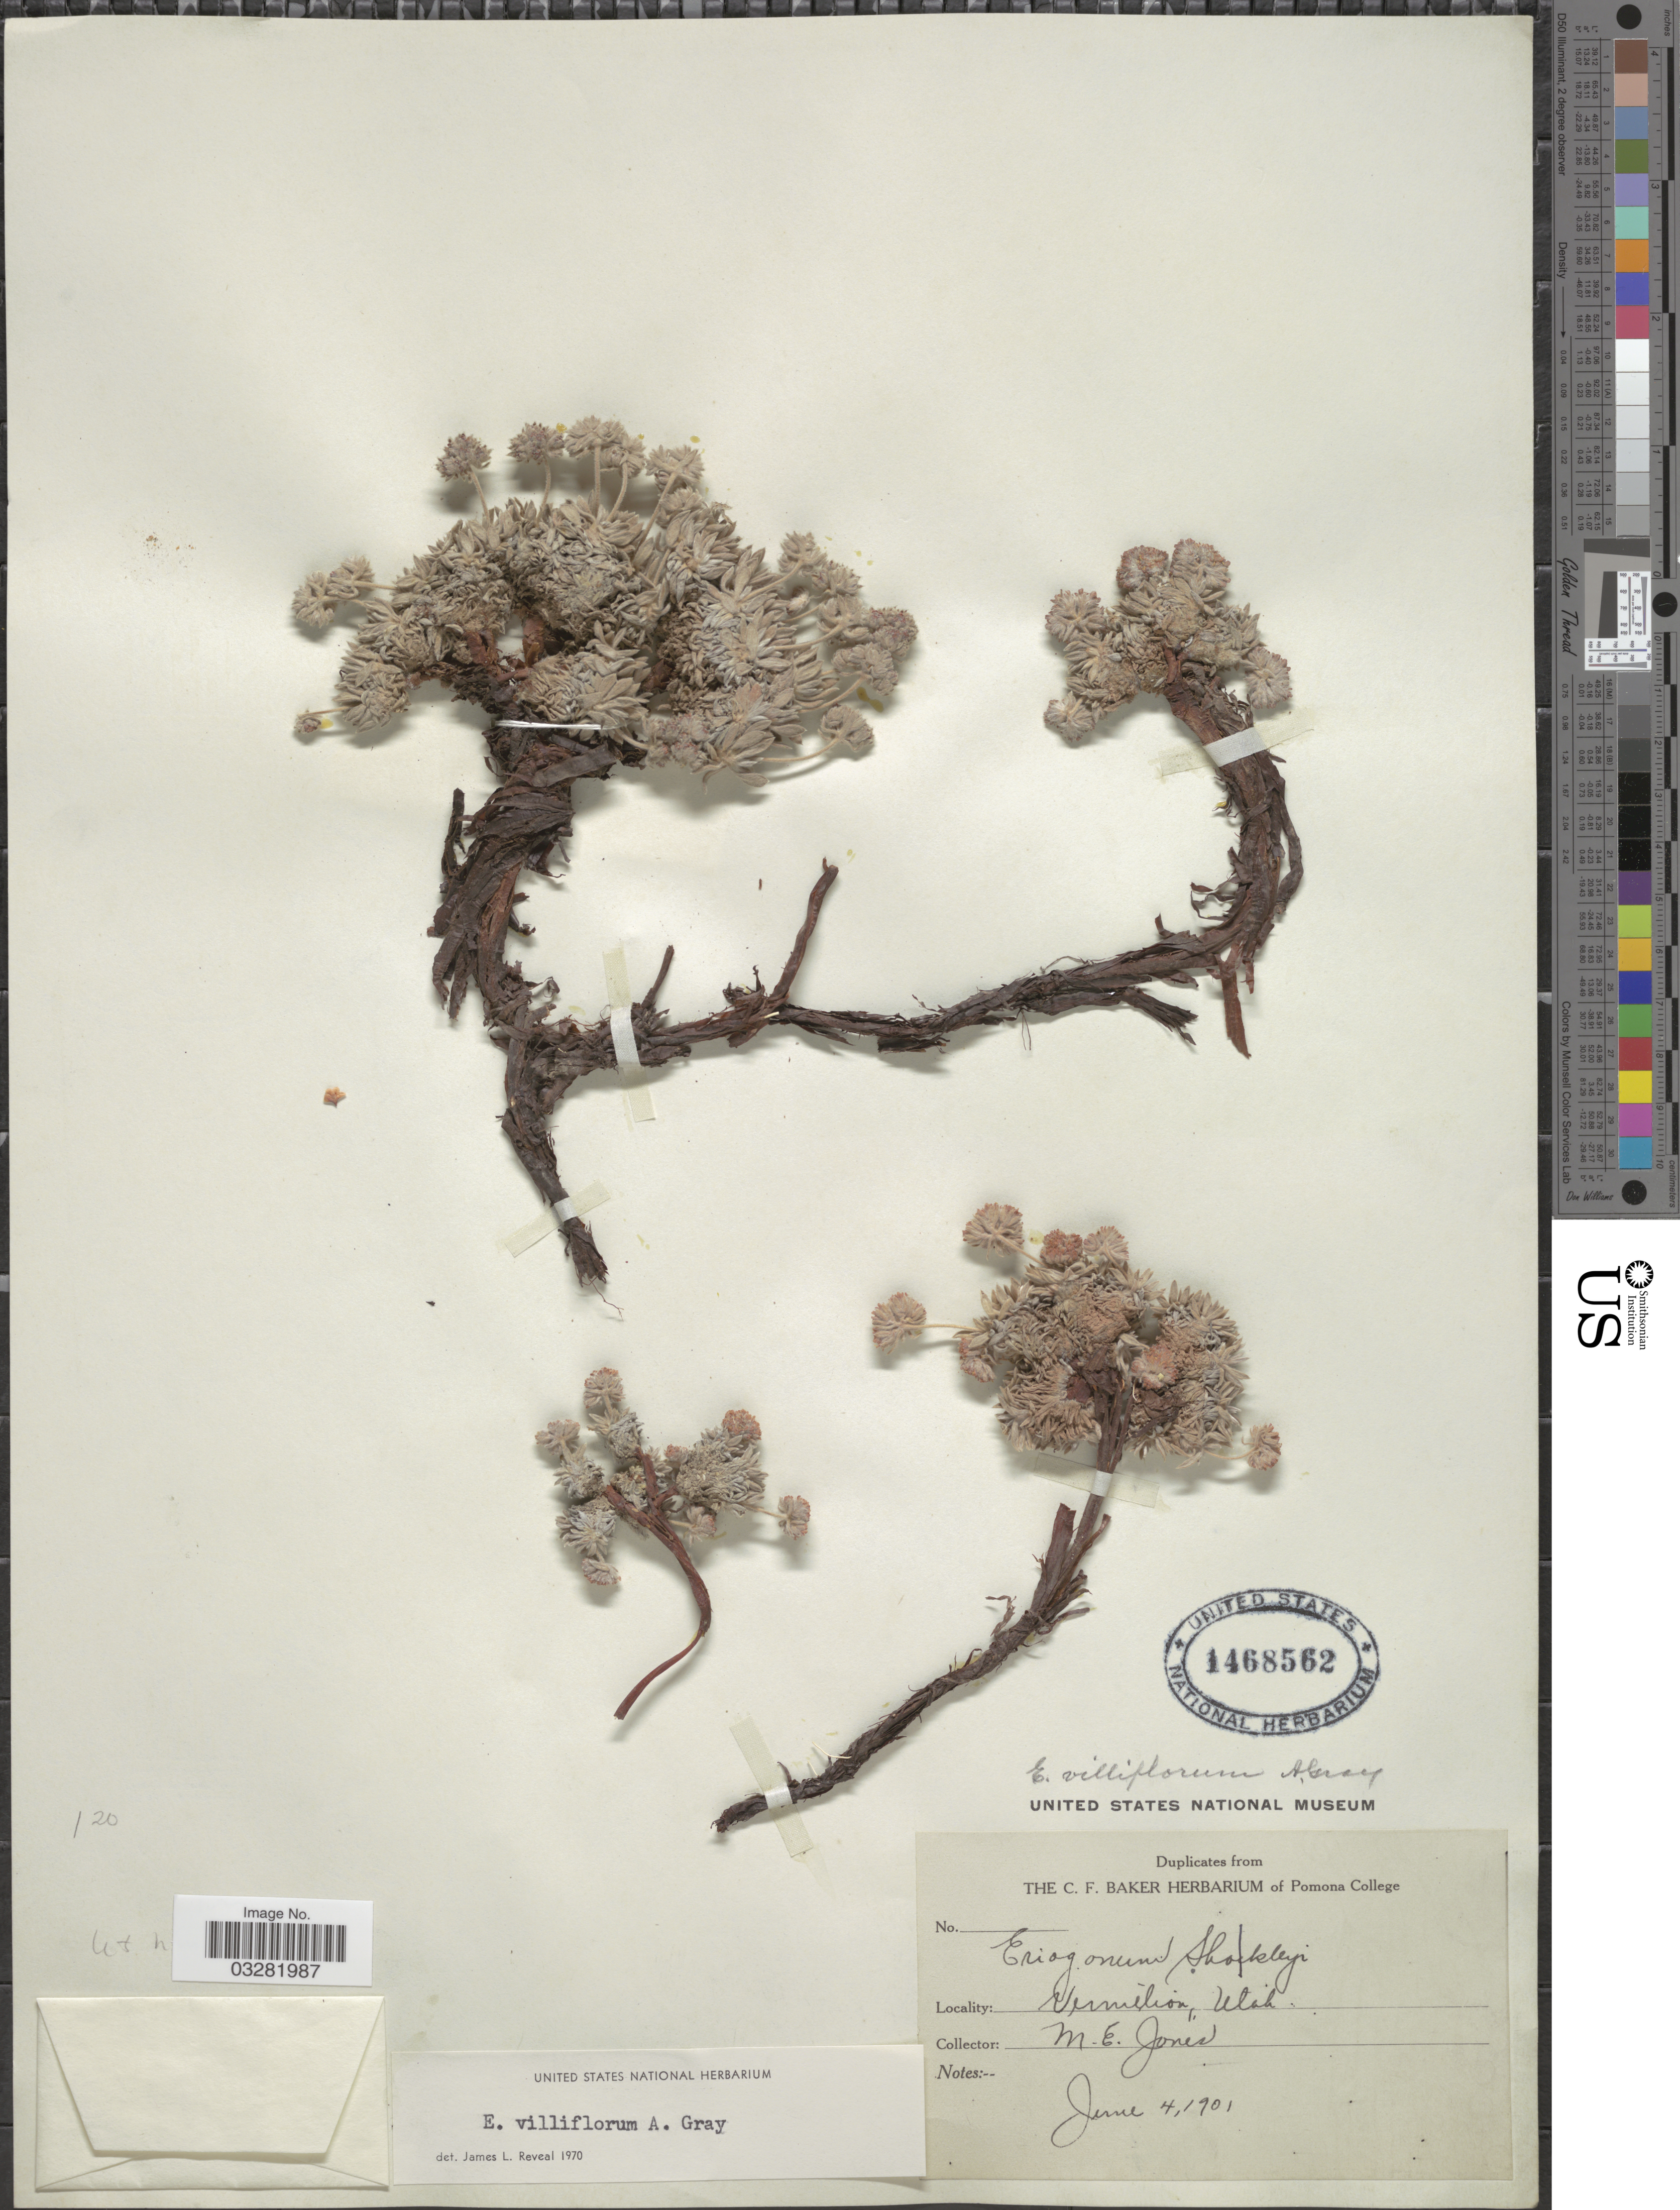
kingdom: Plantae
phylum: Tracheophyta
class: Magnoliopsida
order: Caryophyllales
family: Polygonaceae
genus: Eriogonum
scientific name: Eriogonum villiflorum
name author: A. Gray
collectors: M. E. Jones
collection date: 1901-06-04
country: United States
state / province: Utah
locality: Vermillion.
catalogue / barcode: US 1468562